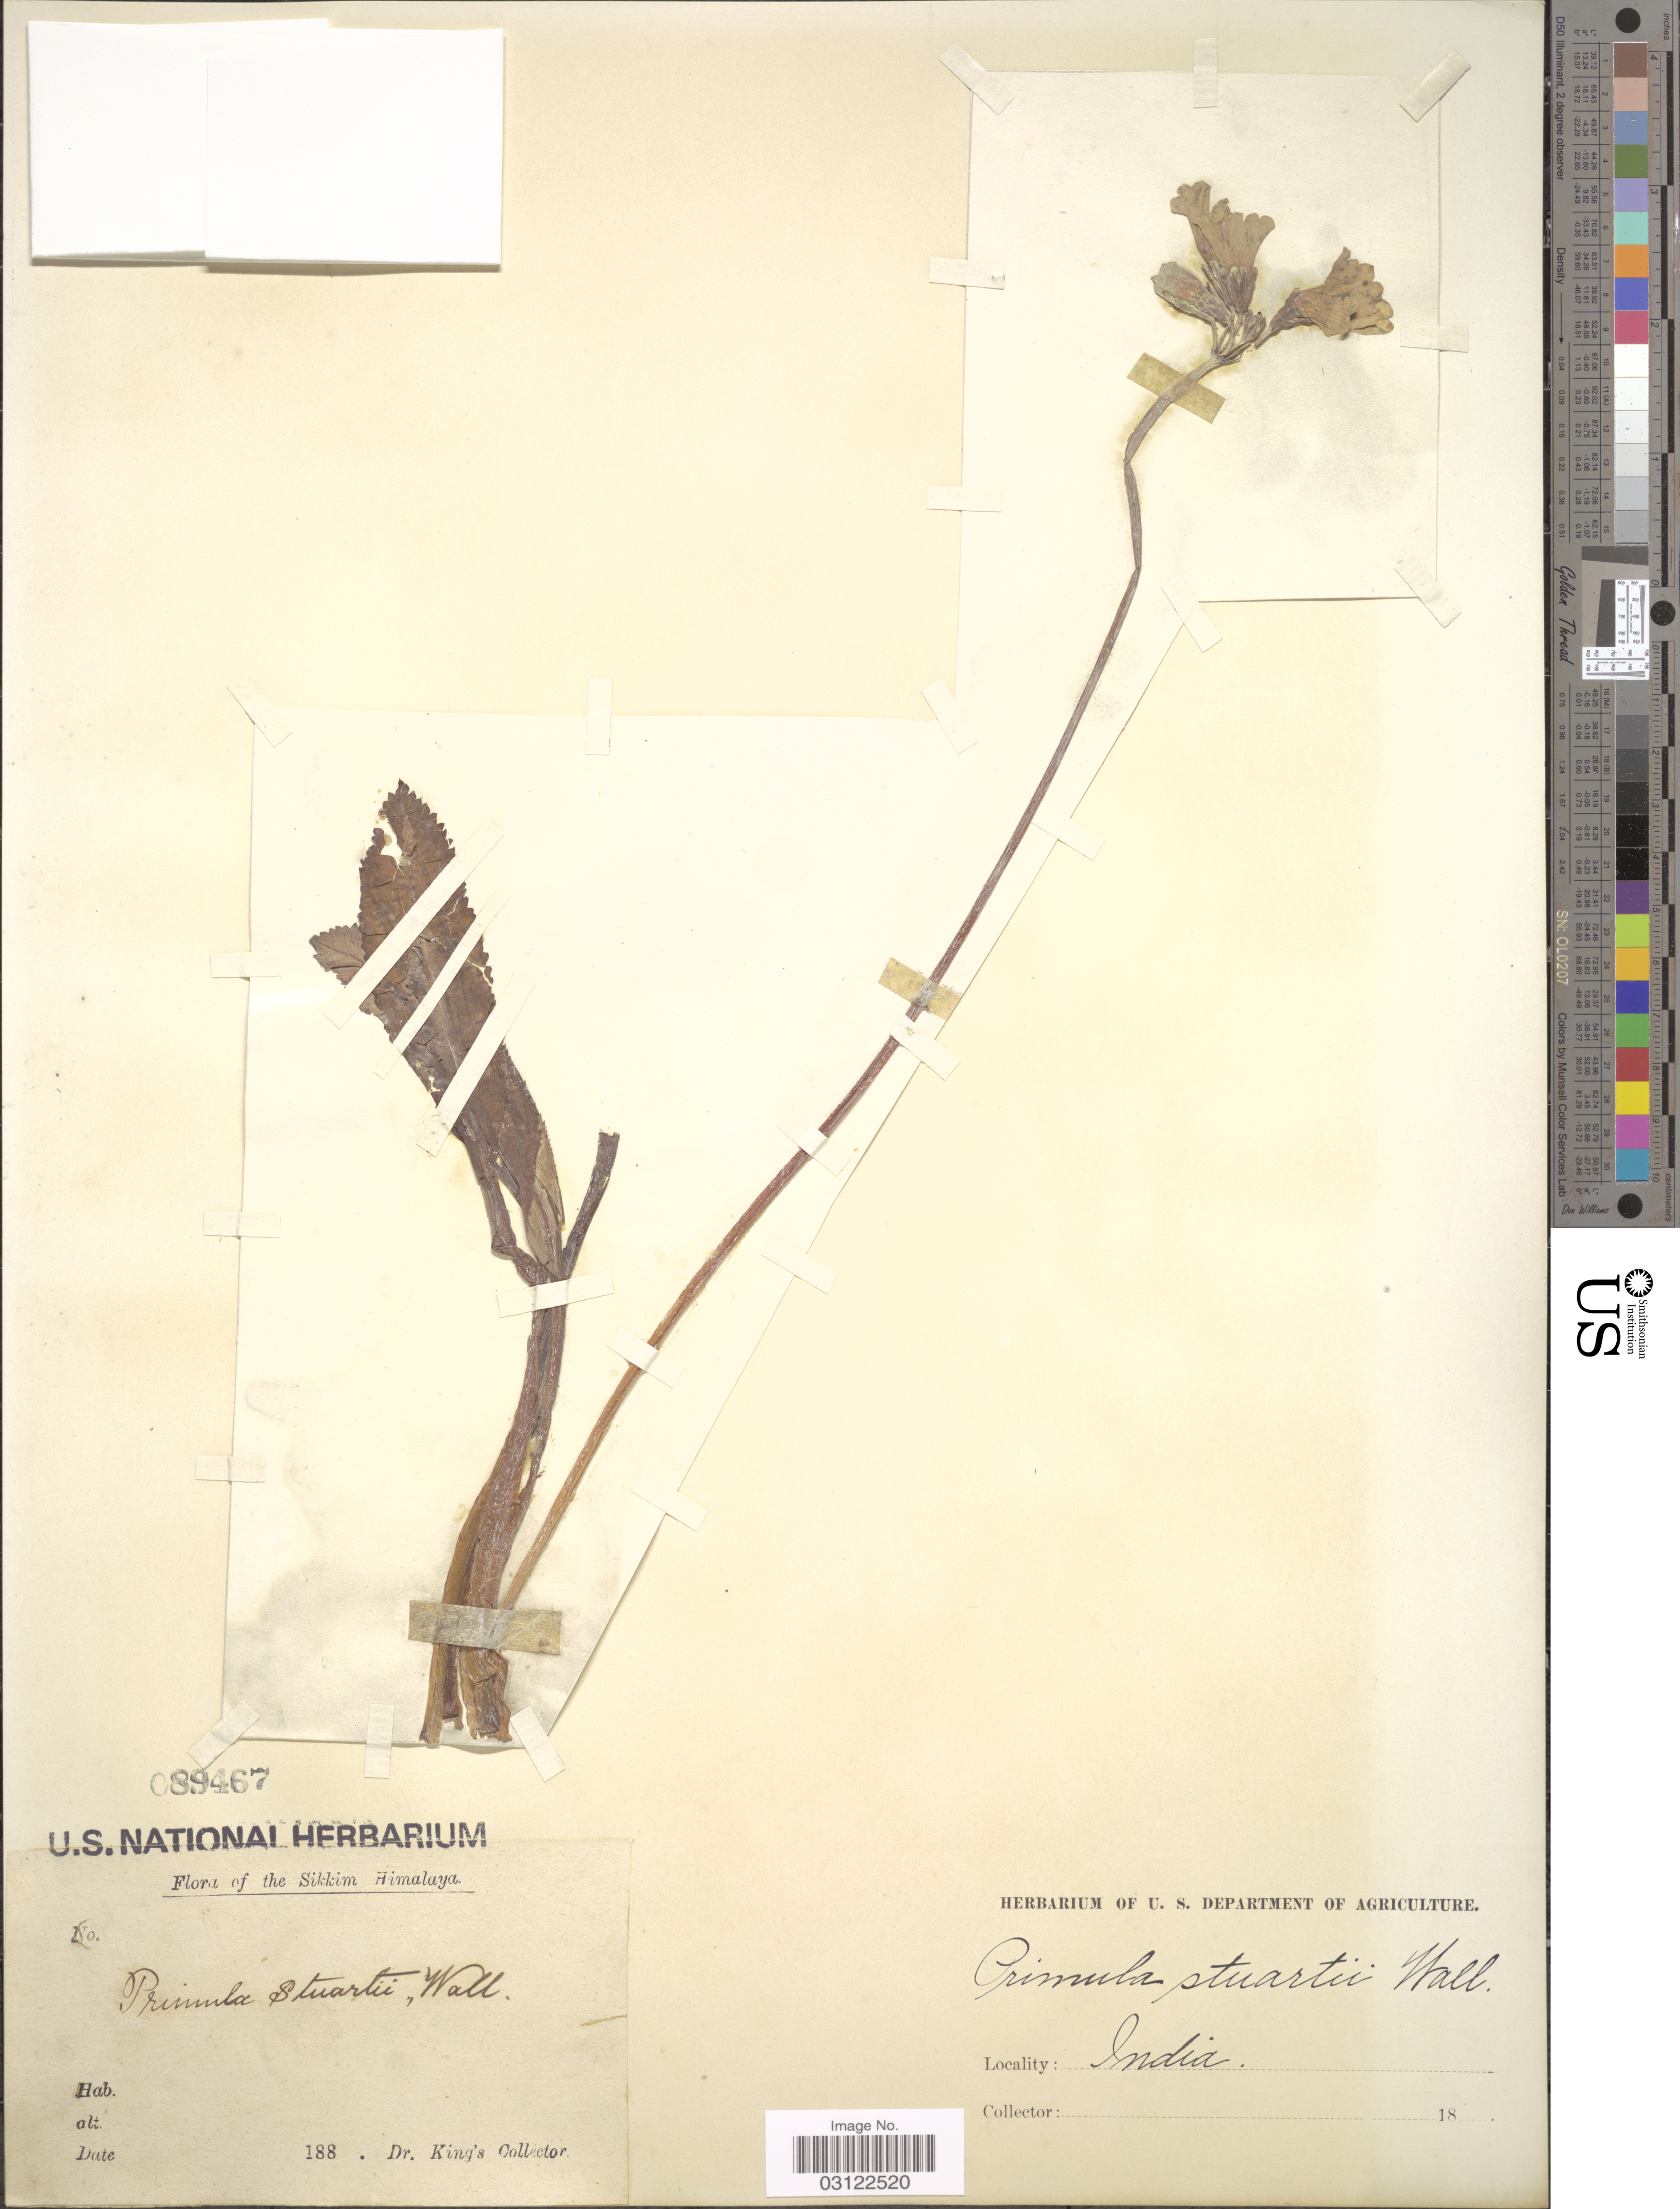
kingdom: Plantae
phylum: Tracheophyta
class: Magnoliopsida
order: Ericales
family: Primulaceae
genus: Primula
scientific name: Primula stuartii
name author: Wall.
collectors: Dr. King's collector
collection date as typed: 188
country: India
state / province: Sikkim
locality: Sikkim Himalaya.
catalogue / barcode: US 89467